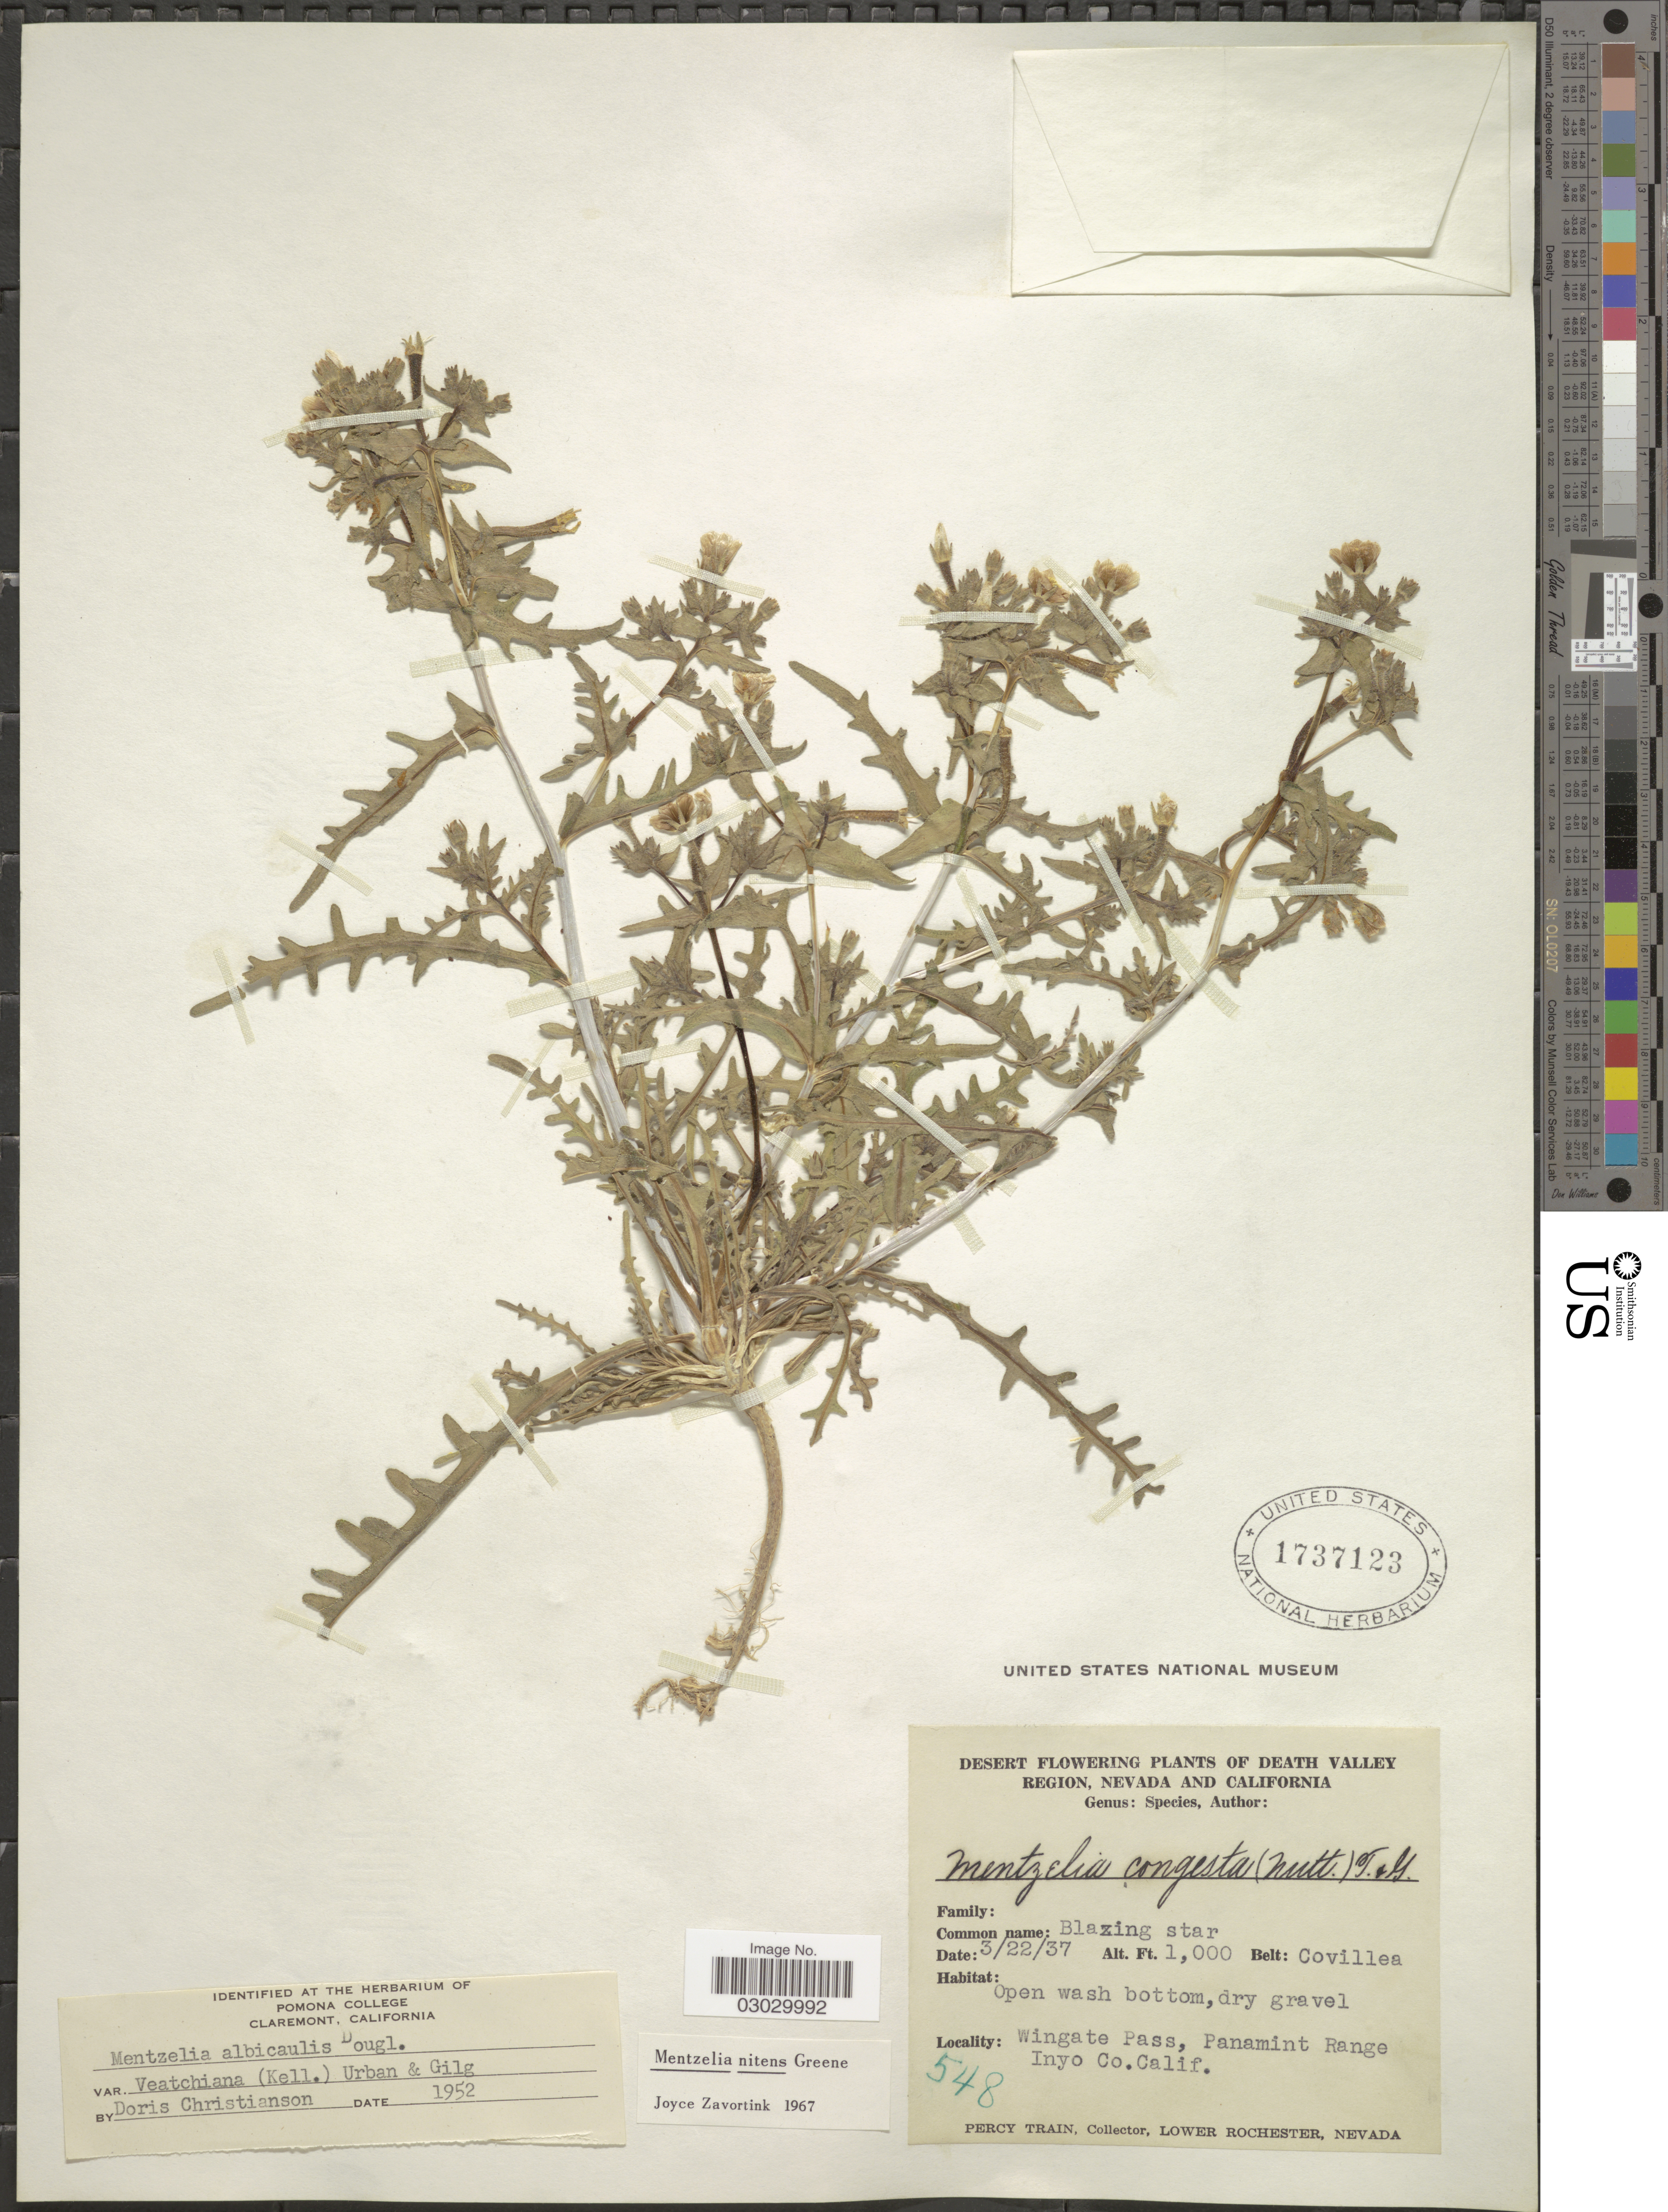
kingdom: Plantae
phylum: Tracheophyta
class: Magnoliopsida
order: Cornales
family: Loasaceae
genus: Mentzelia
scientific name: Mentzelia nitens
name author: Greene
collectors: P. Train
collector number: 548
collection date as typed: Transcribed d/m/y: 22/3/37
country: United States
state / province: California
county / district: Inyo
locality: Desert Flowering plants of Death Valley. Wingate Pass, Panamint Range. Inyo Co. Calif.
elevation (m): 305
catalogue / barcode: US 1737123